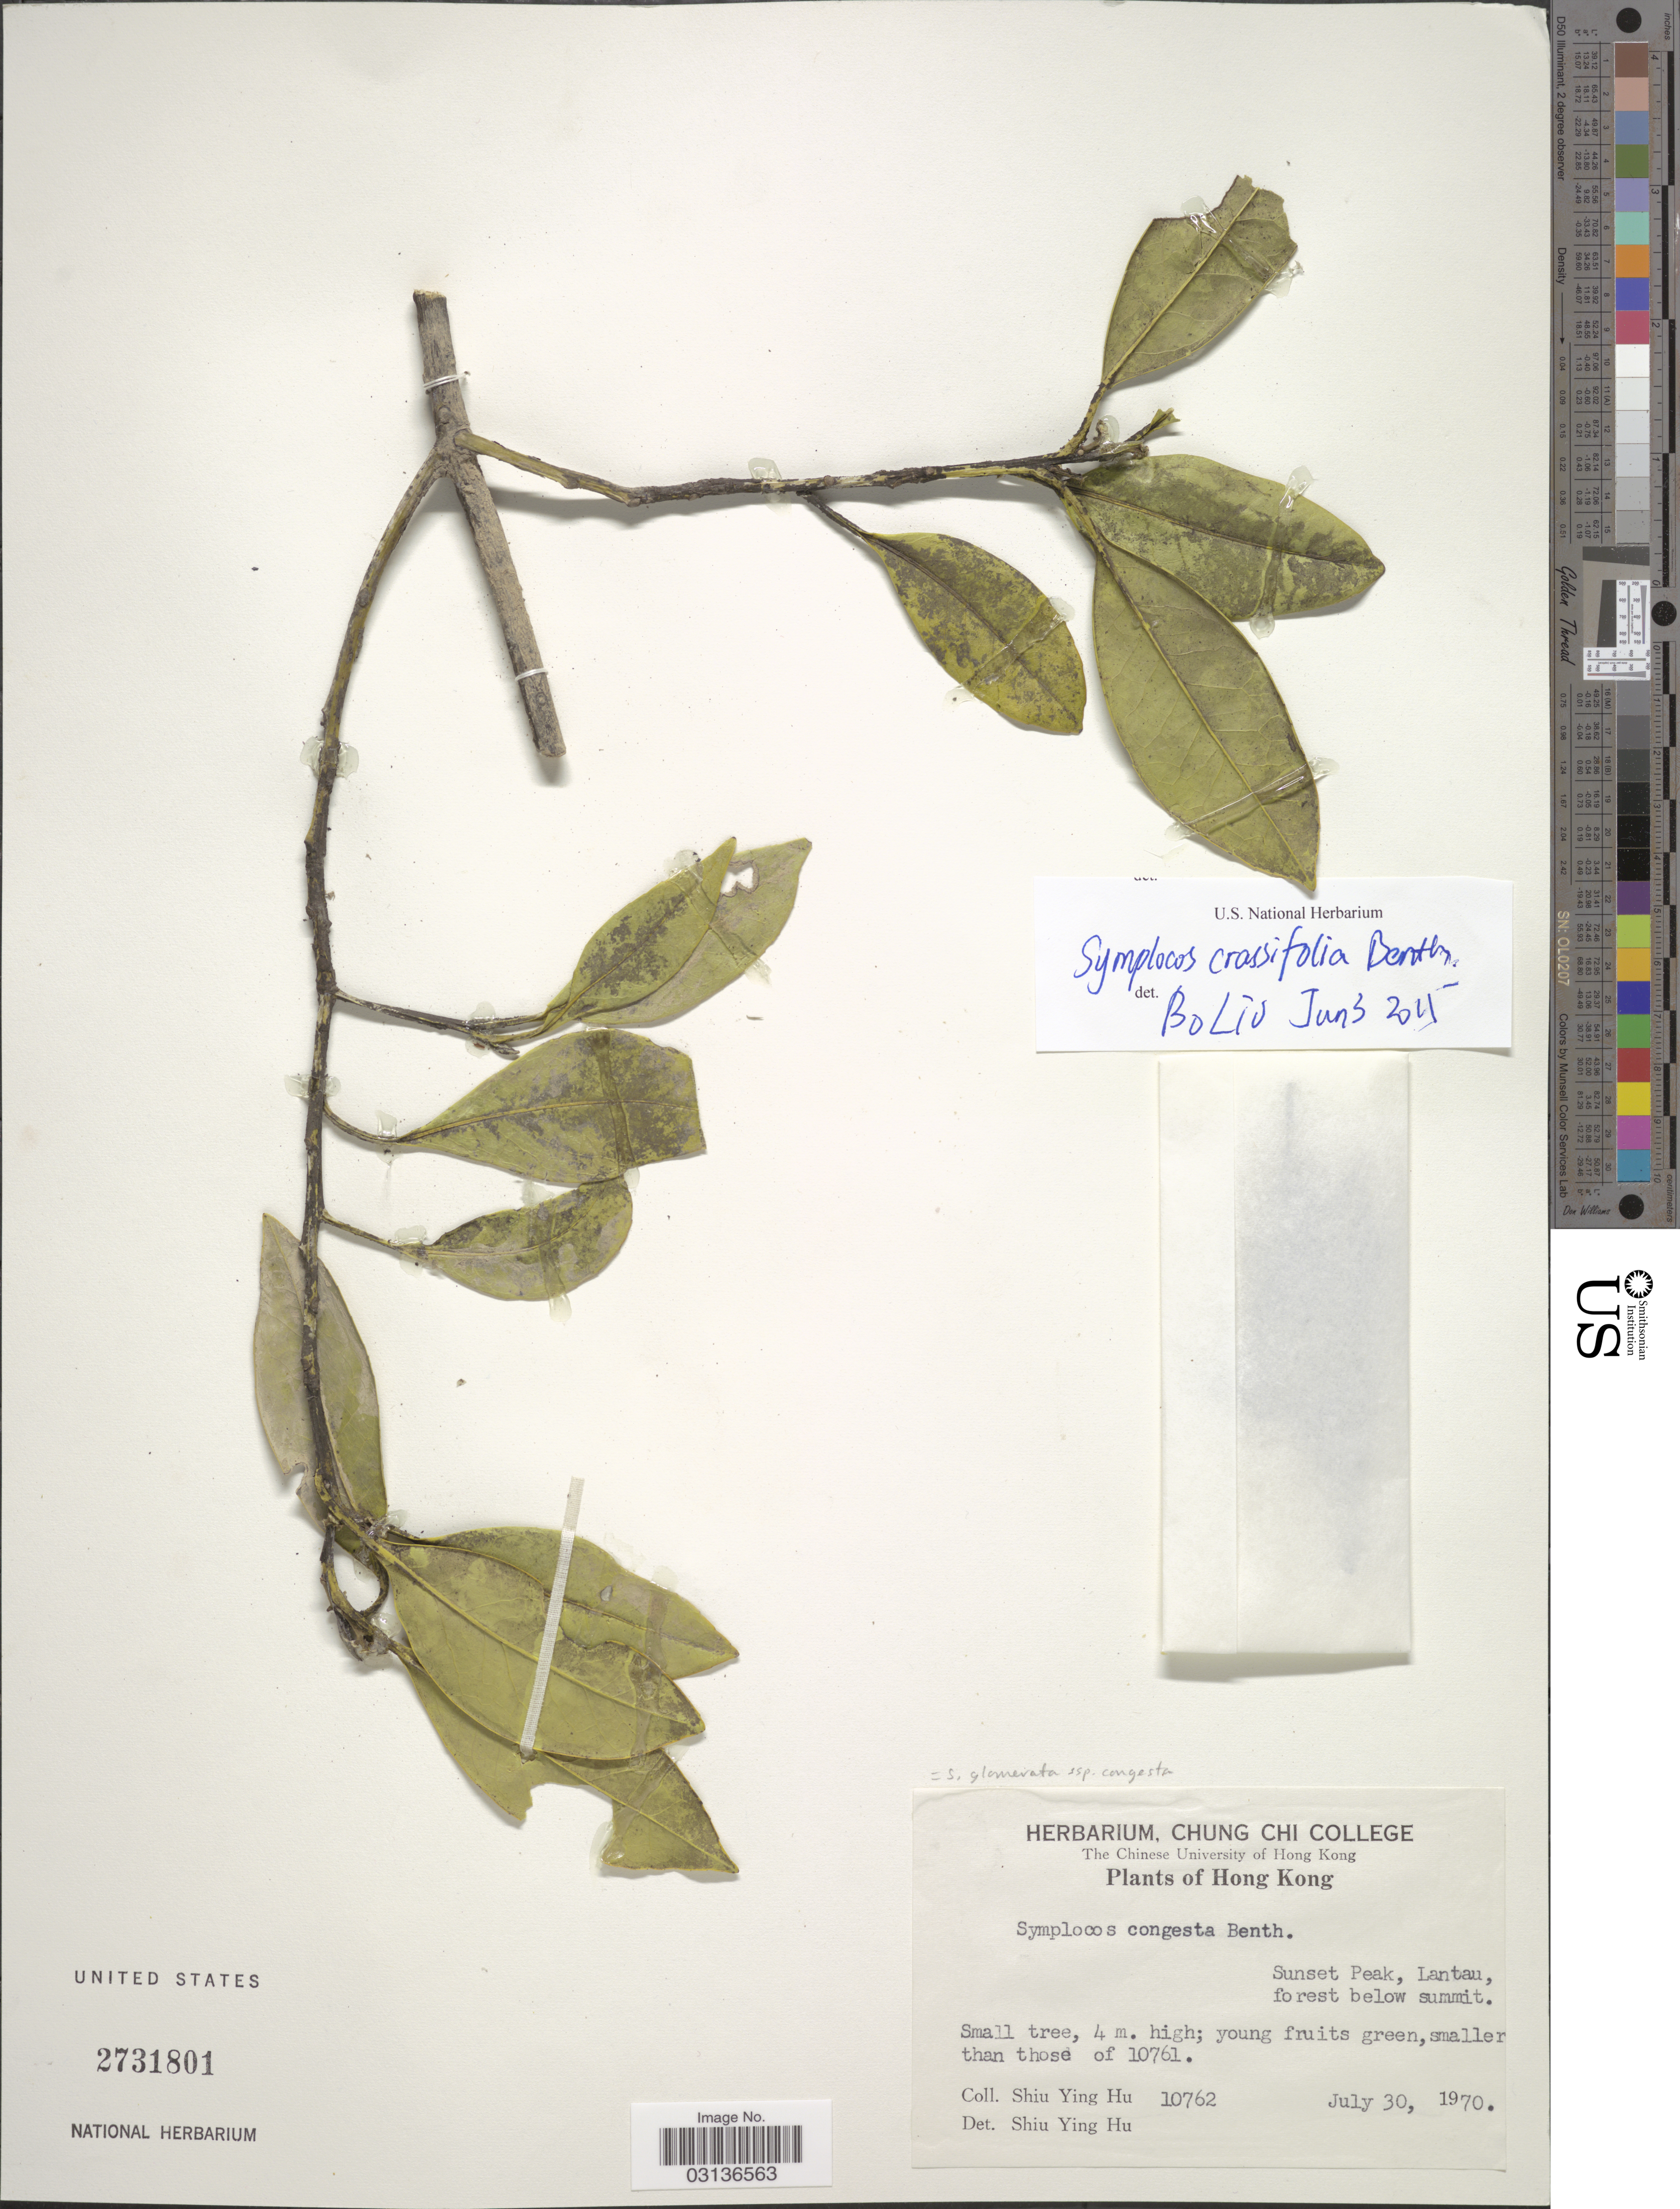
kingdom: Plantae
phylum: Tracheophyta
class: Magnoliopsida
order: Ericales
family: Symplocaceae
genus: Symplocos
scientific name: Symplocos crassifolia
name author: Benth.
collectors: S. Y. Hu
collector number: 10762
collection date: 1970-07-30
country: China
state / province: Hong Kong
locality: Sunset Peak, Lantau, forest below summit.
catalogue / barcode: US 2731801